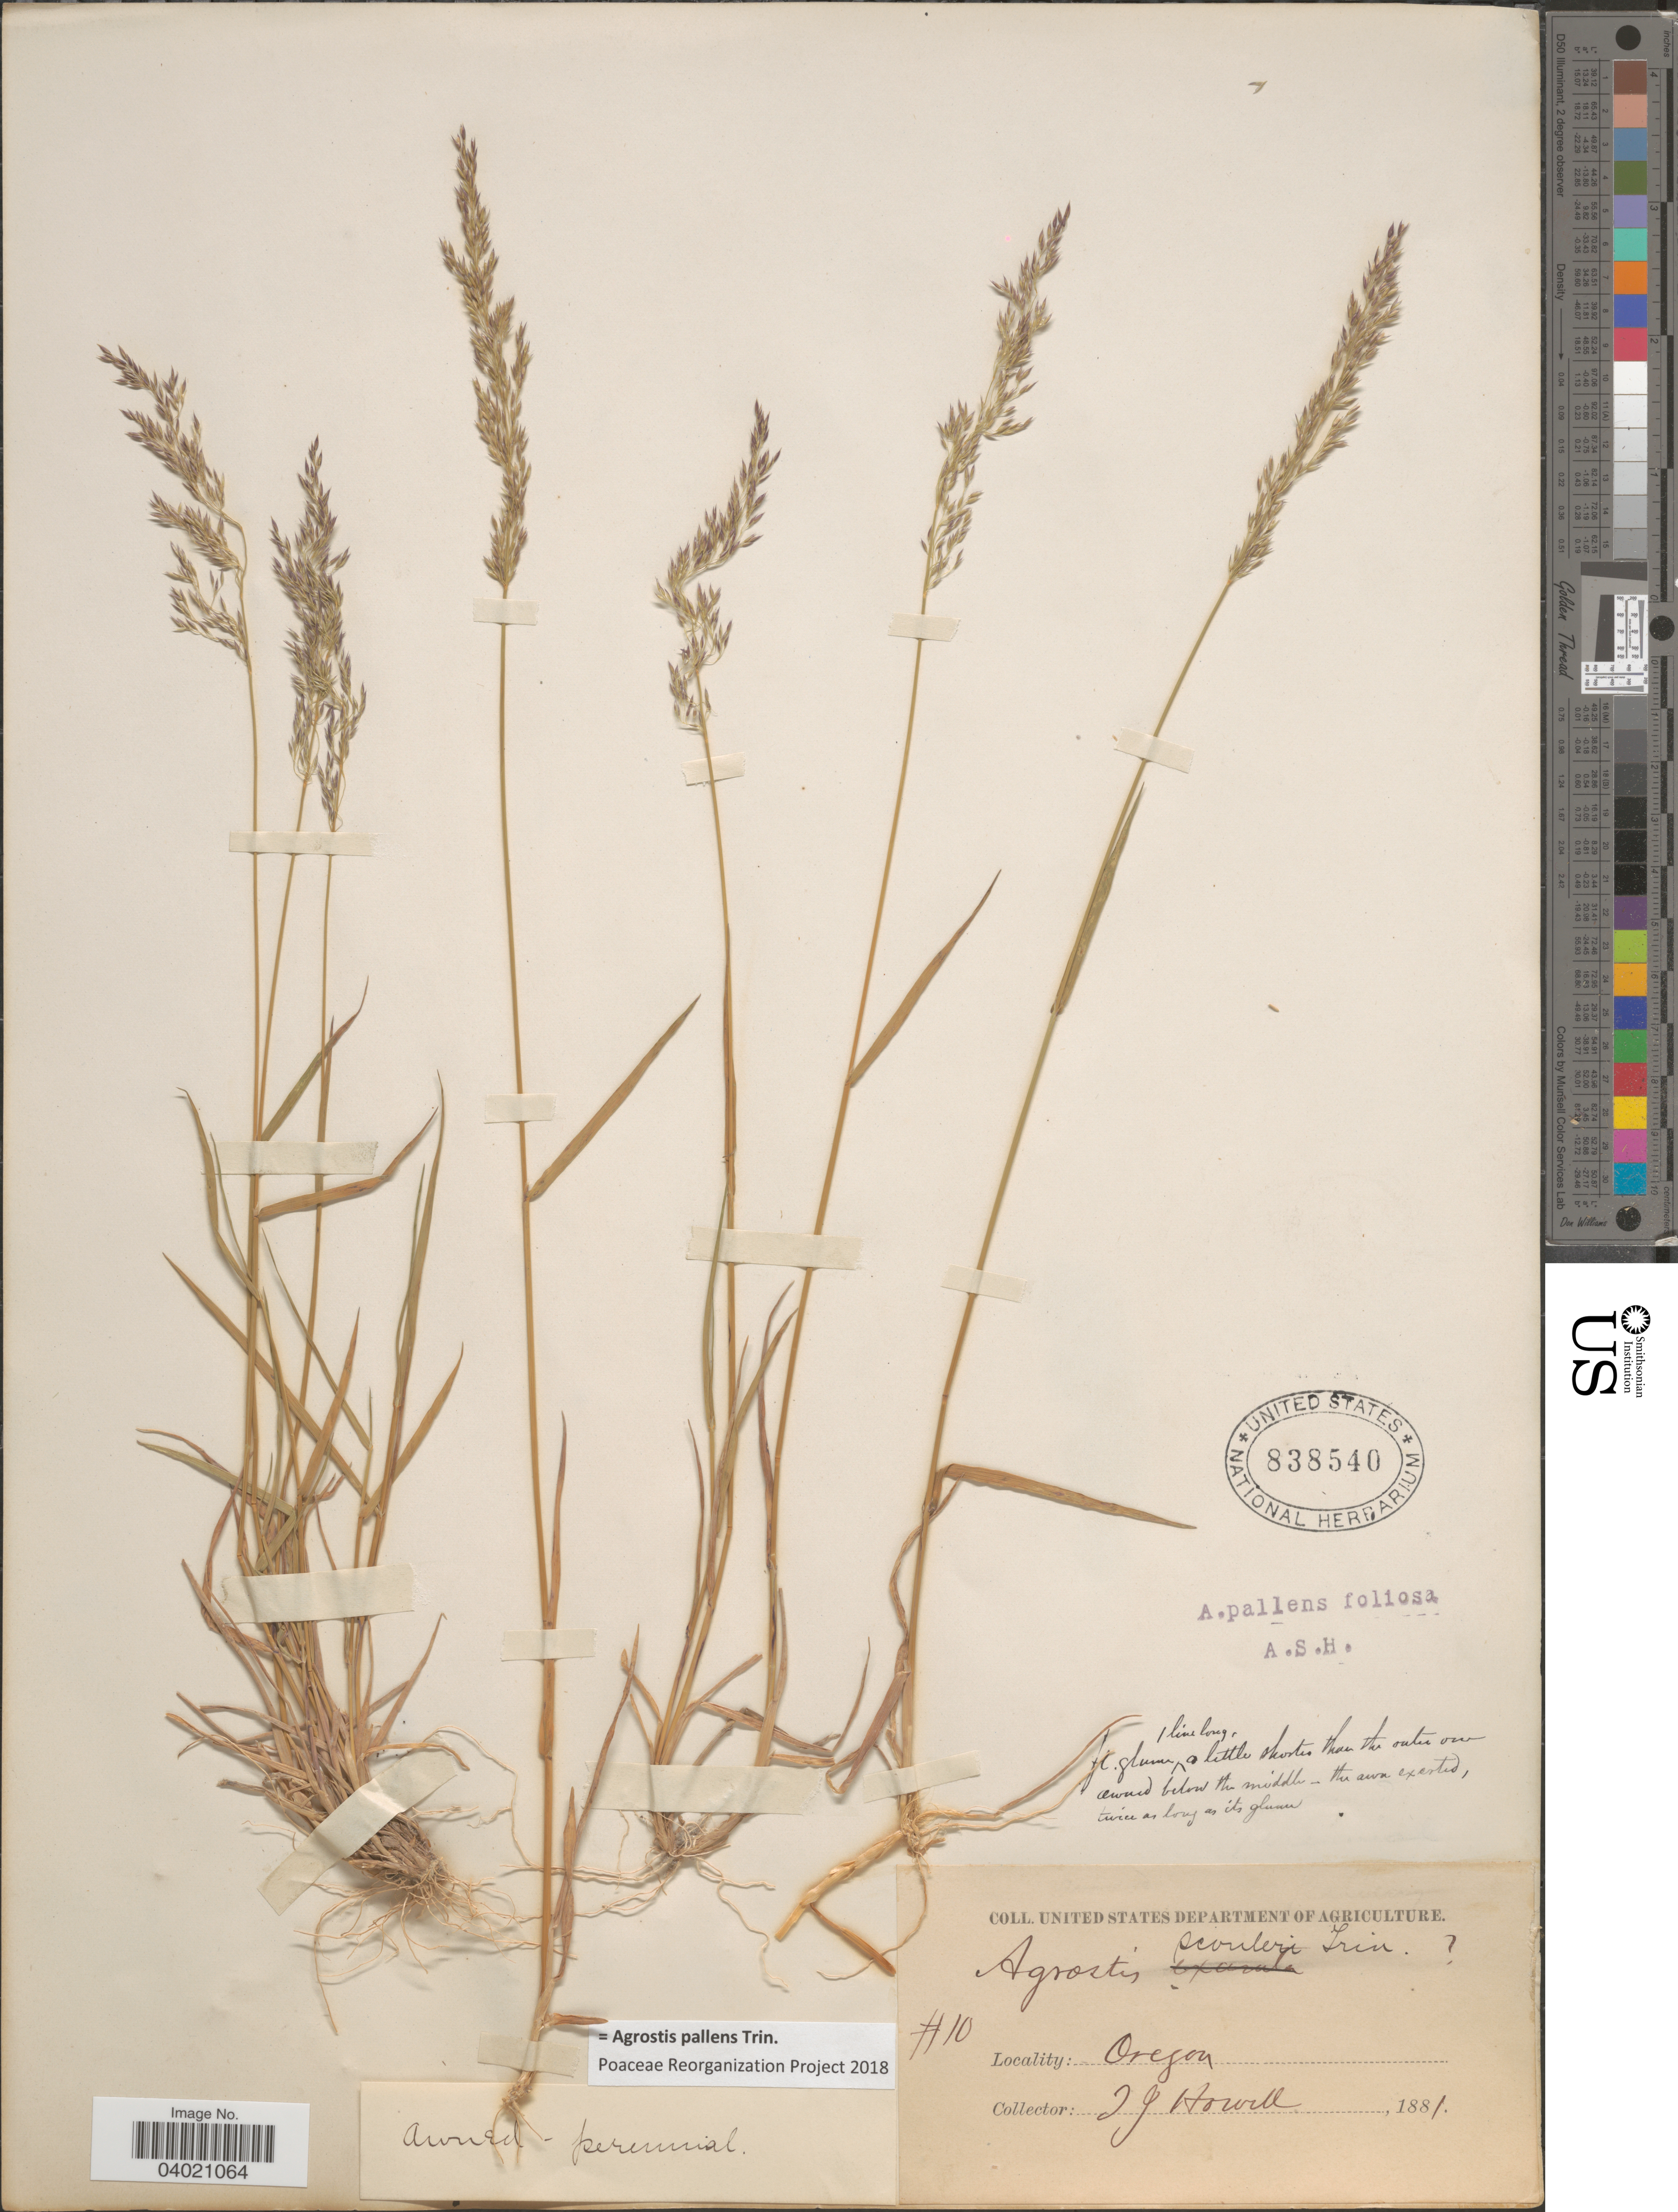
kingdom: Plantae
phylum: Tracheophyta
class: Liliopsida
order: Poales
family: Poaceae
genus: Agrostis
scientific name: Agrostis pallens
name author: Trin.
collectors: T. J. Howell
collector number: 10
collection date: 1881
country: United States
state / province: Oregon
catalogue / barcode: US 838540